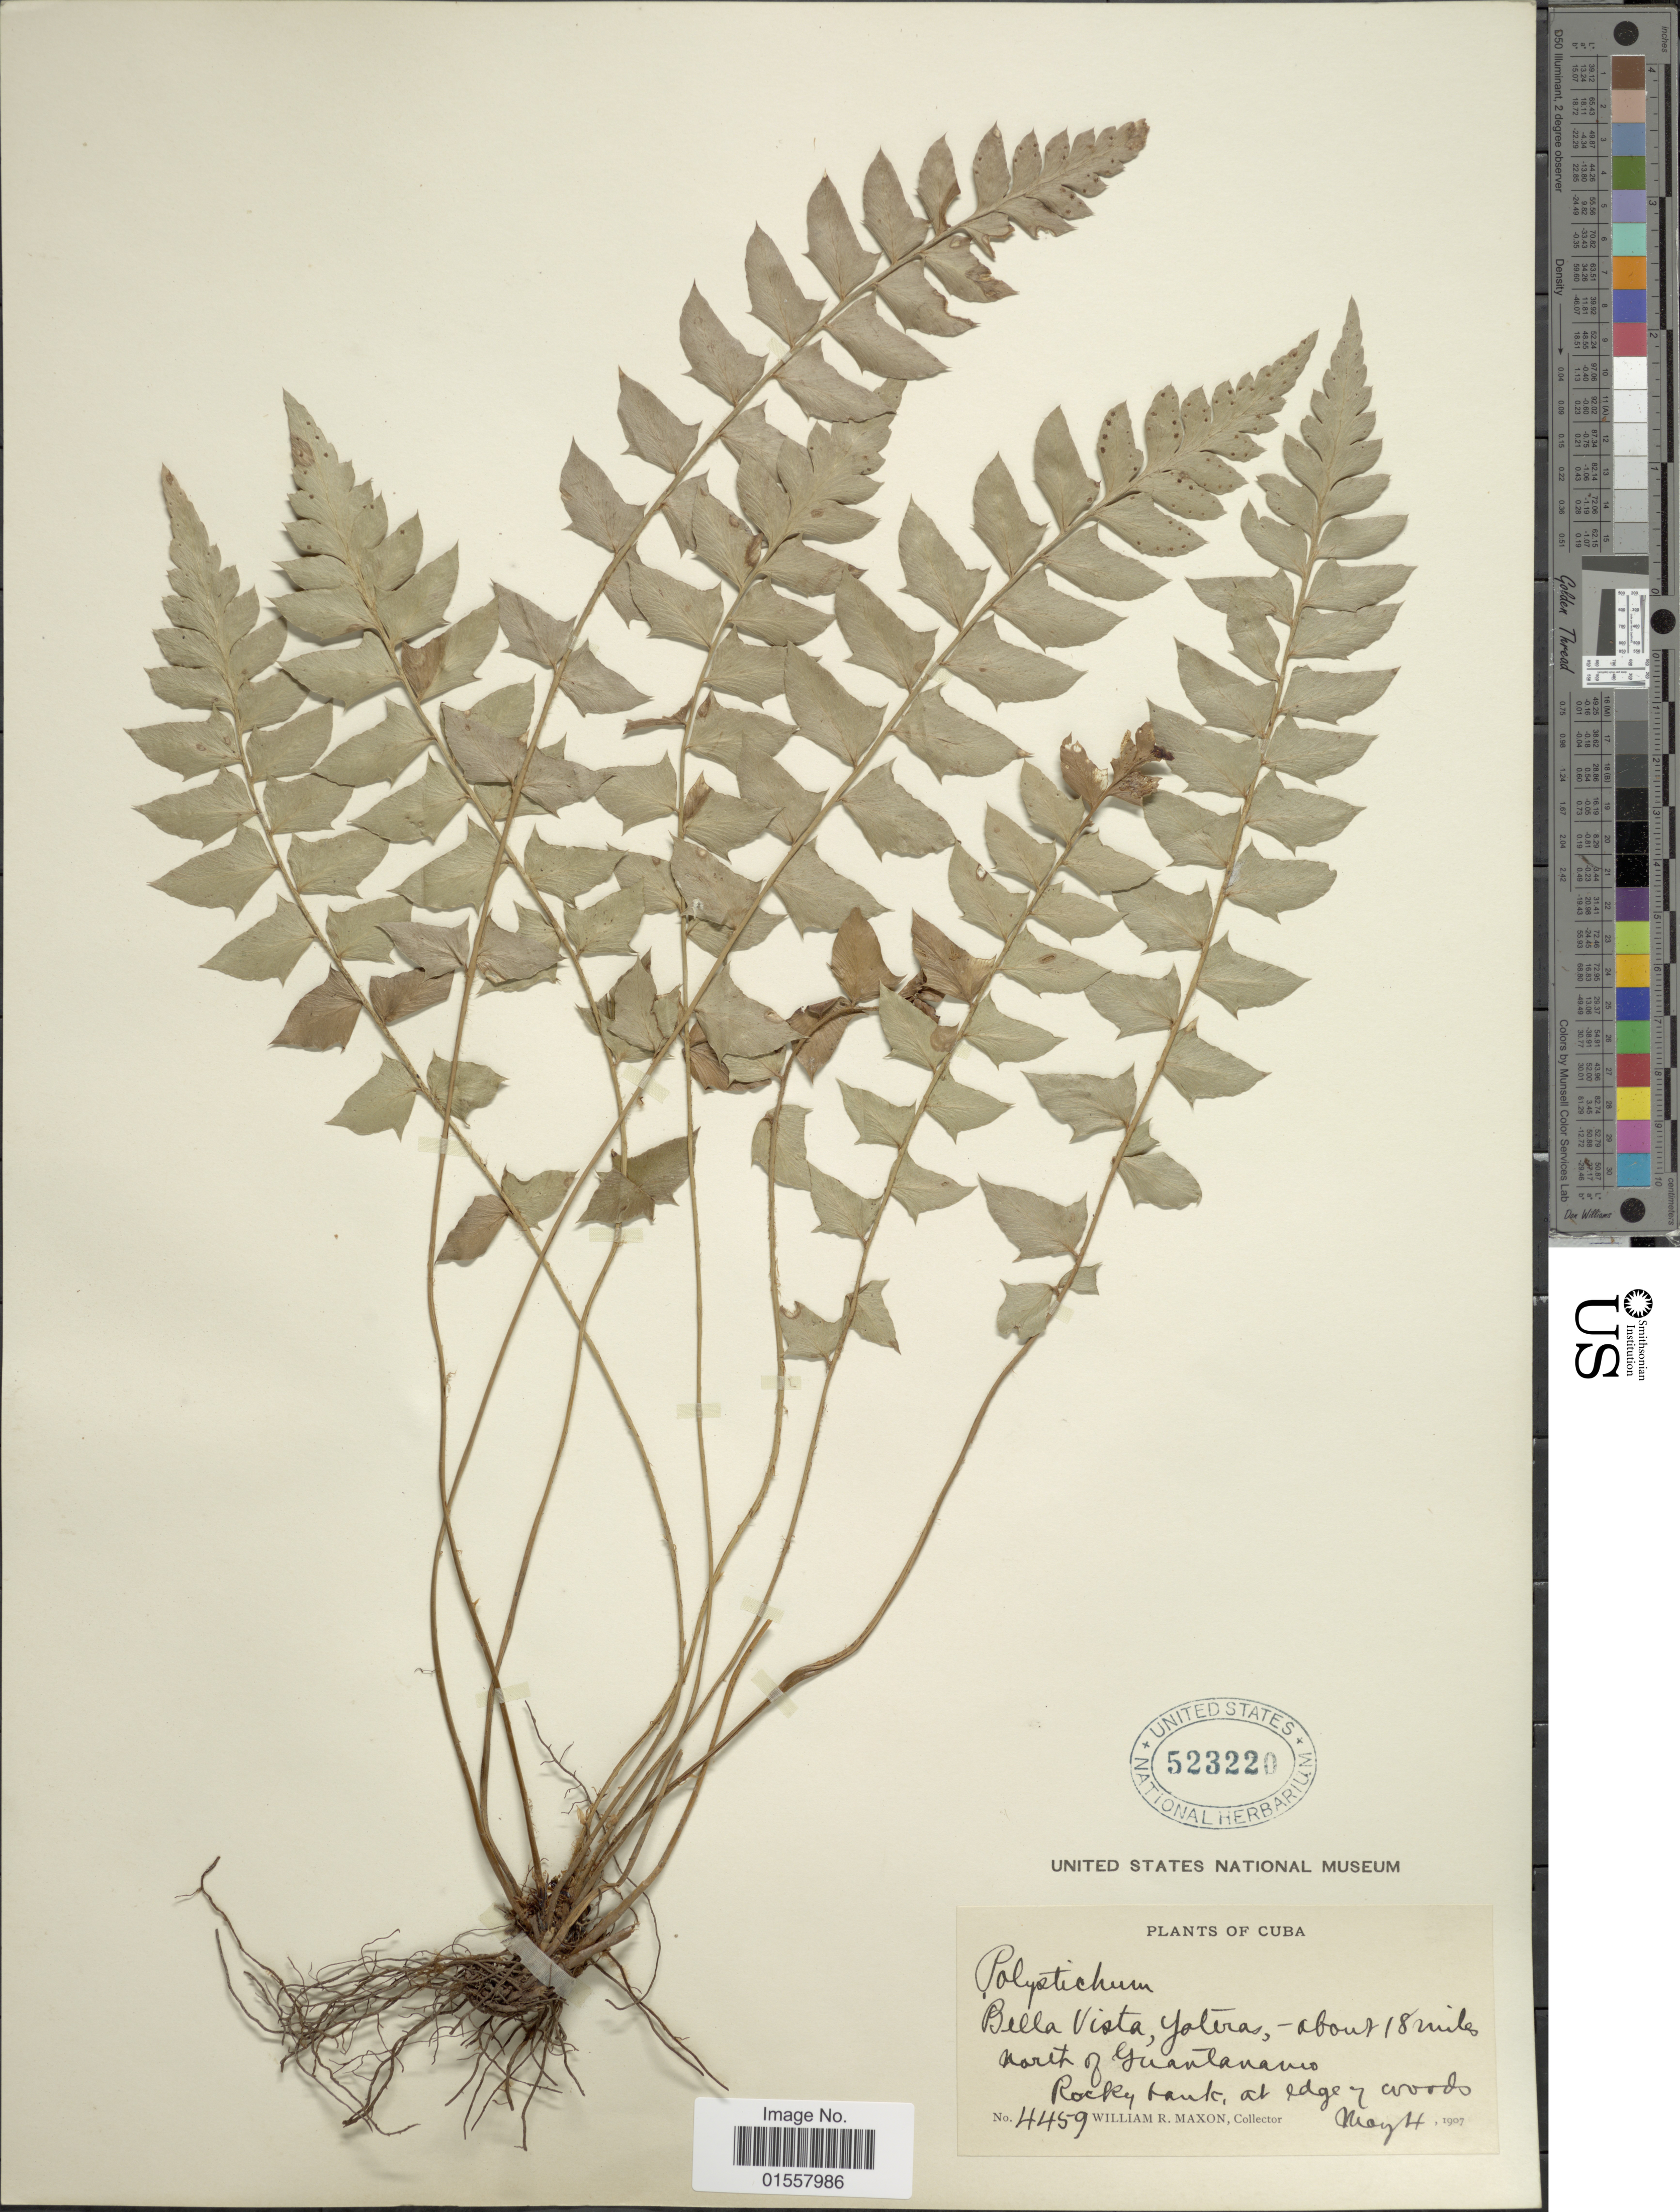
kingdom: Plantae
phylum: Tracheophyta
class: Polypodiopsida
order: Polypodiales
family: Dryopteridaceae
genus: Polystichum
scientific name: Polystichum echinatum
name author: (J.F. Gmel.) C. Chr.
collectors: W. R. Maxon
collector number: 4459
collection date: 1907-05-04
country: Cuba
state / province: Guantánamo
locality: Bella Vista, Yateras, about 18 miles north of Guantanamo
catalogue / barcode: US 523220